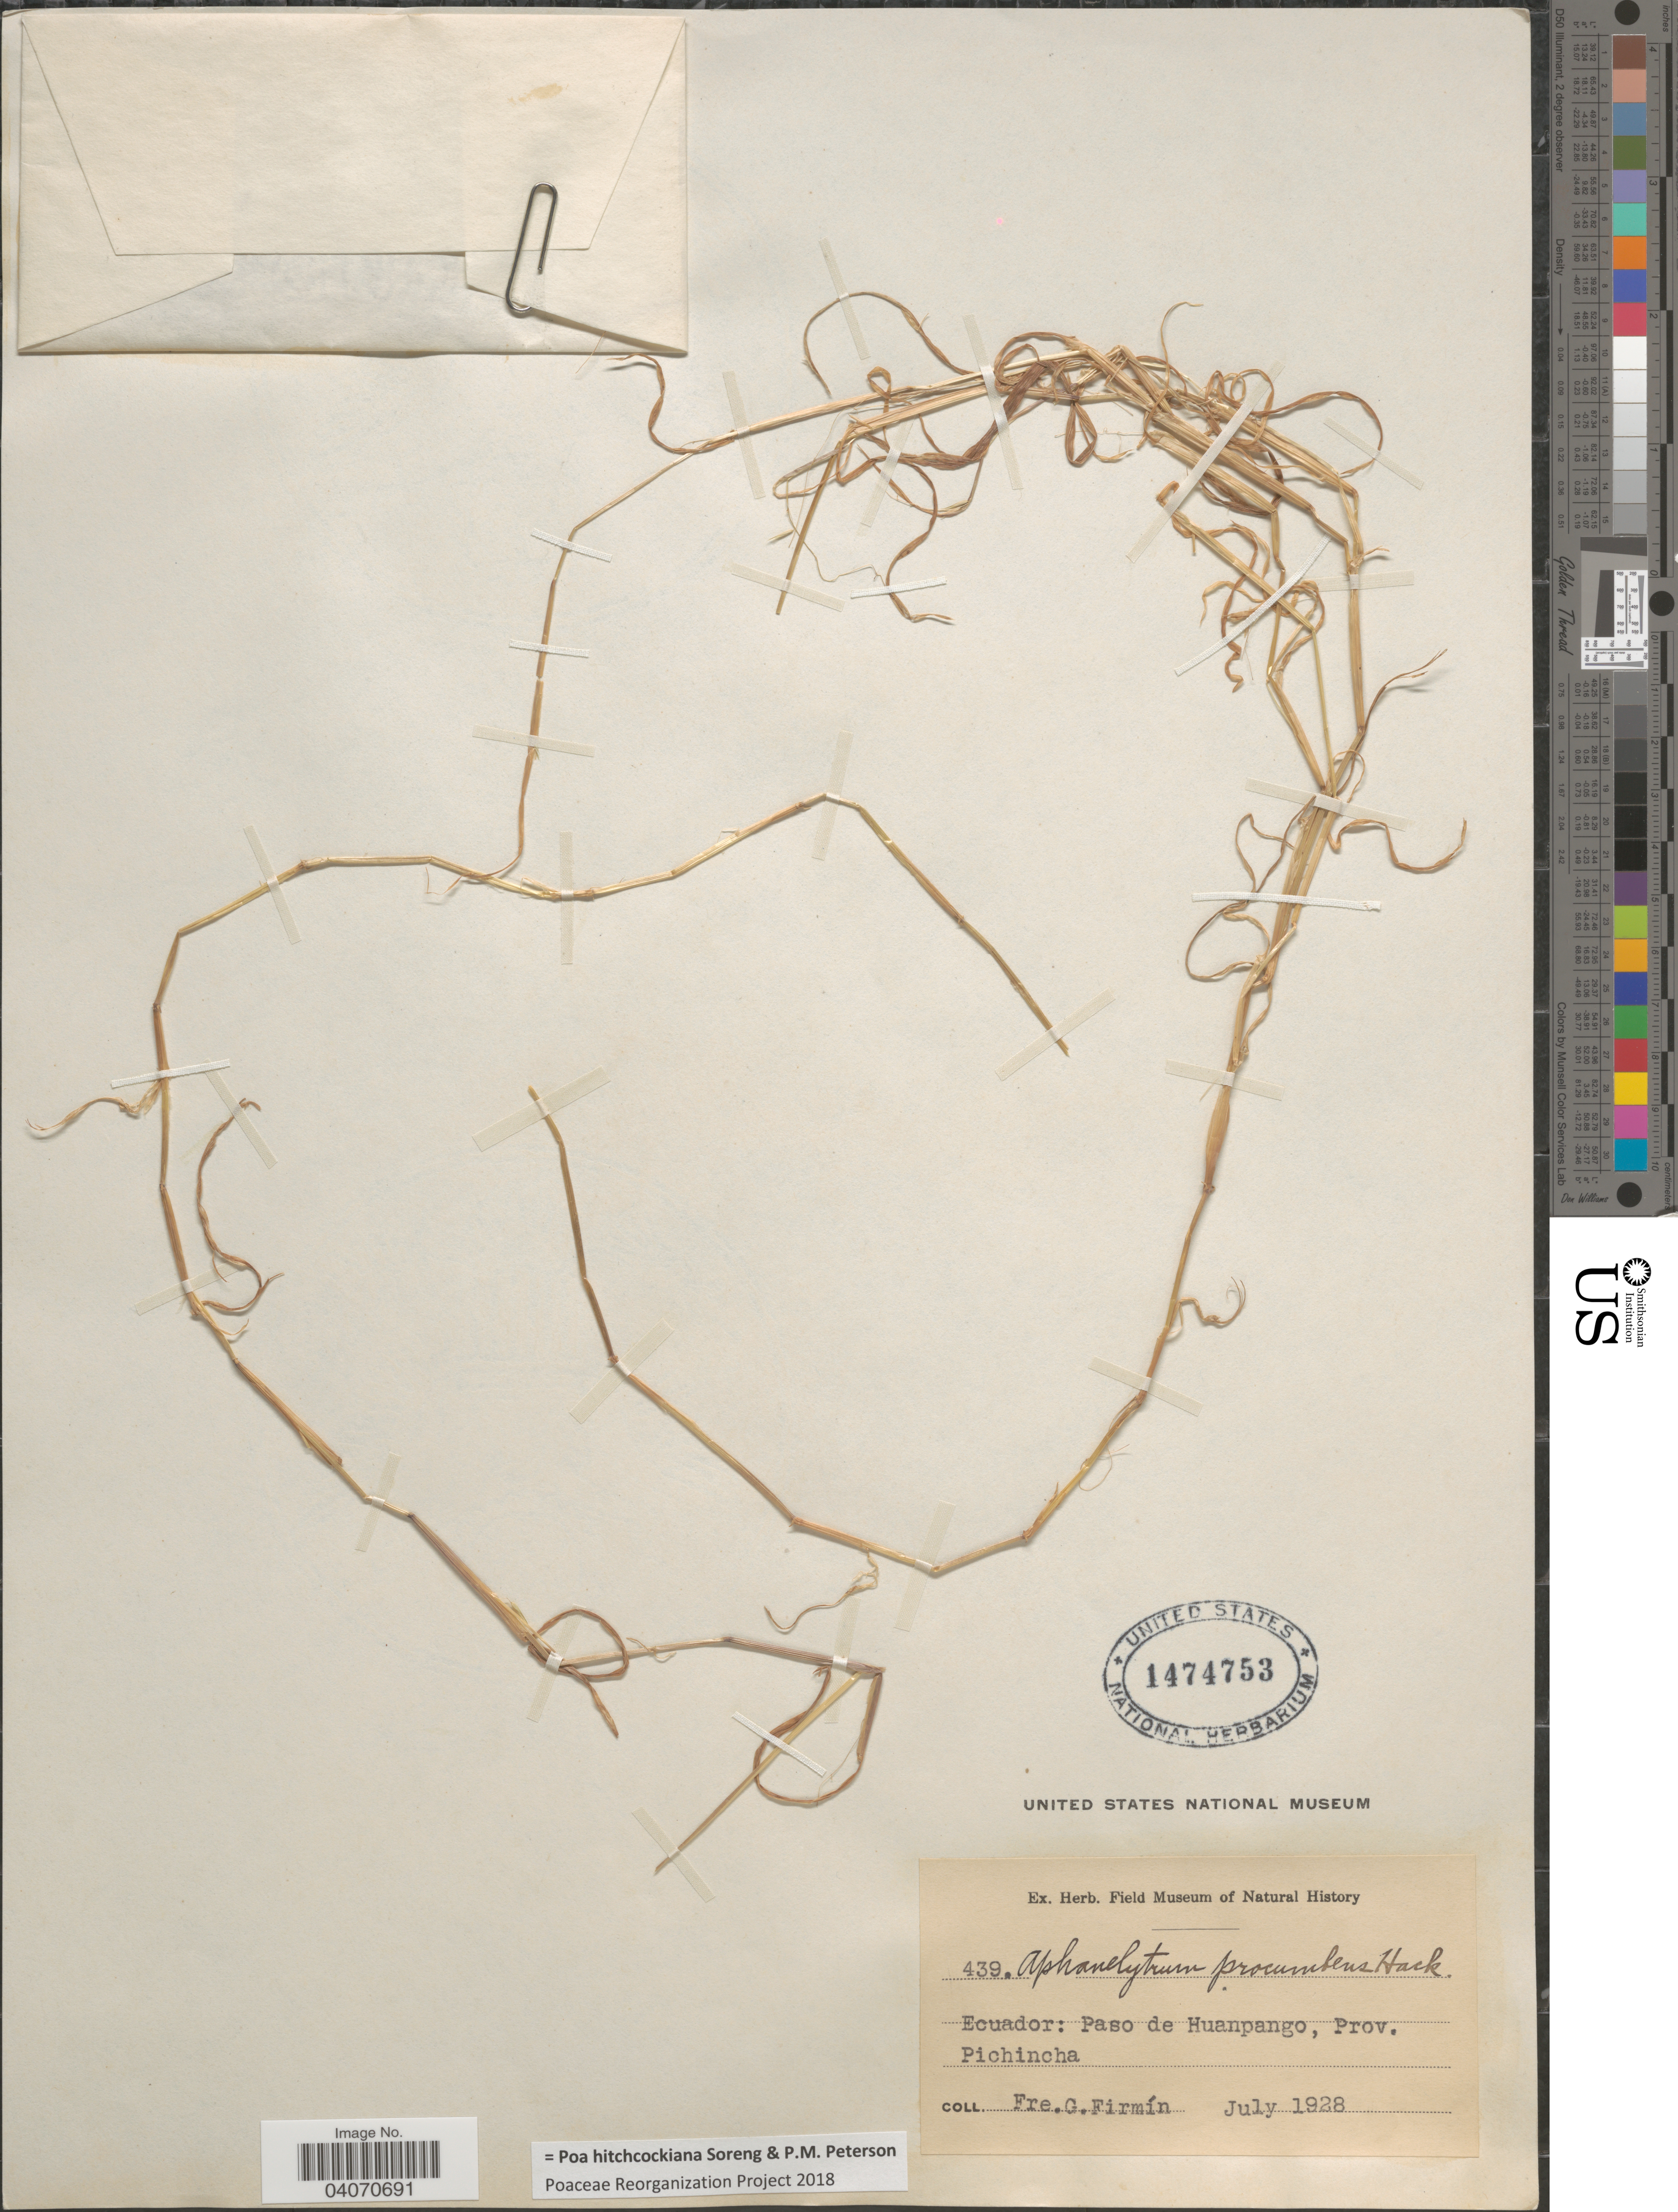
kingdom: Plantae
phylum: Tracheophyta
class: Liliopsida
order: Poales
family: Poaceae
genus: Poa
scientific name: Poa hitchcockiana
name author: Soreng & P.M. Peterson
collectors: F. Firmin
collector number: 439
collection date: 1928-07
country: Ecuador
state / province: Pichincha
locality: Paso de Huanpango.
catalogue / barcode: US 1474753